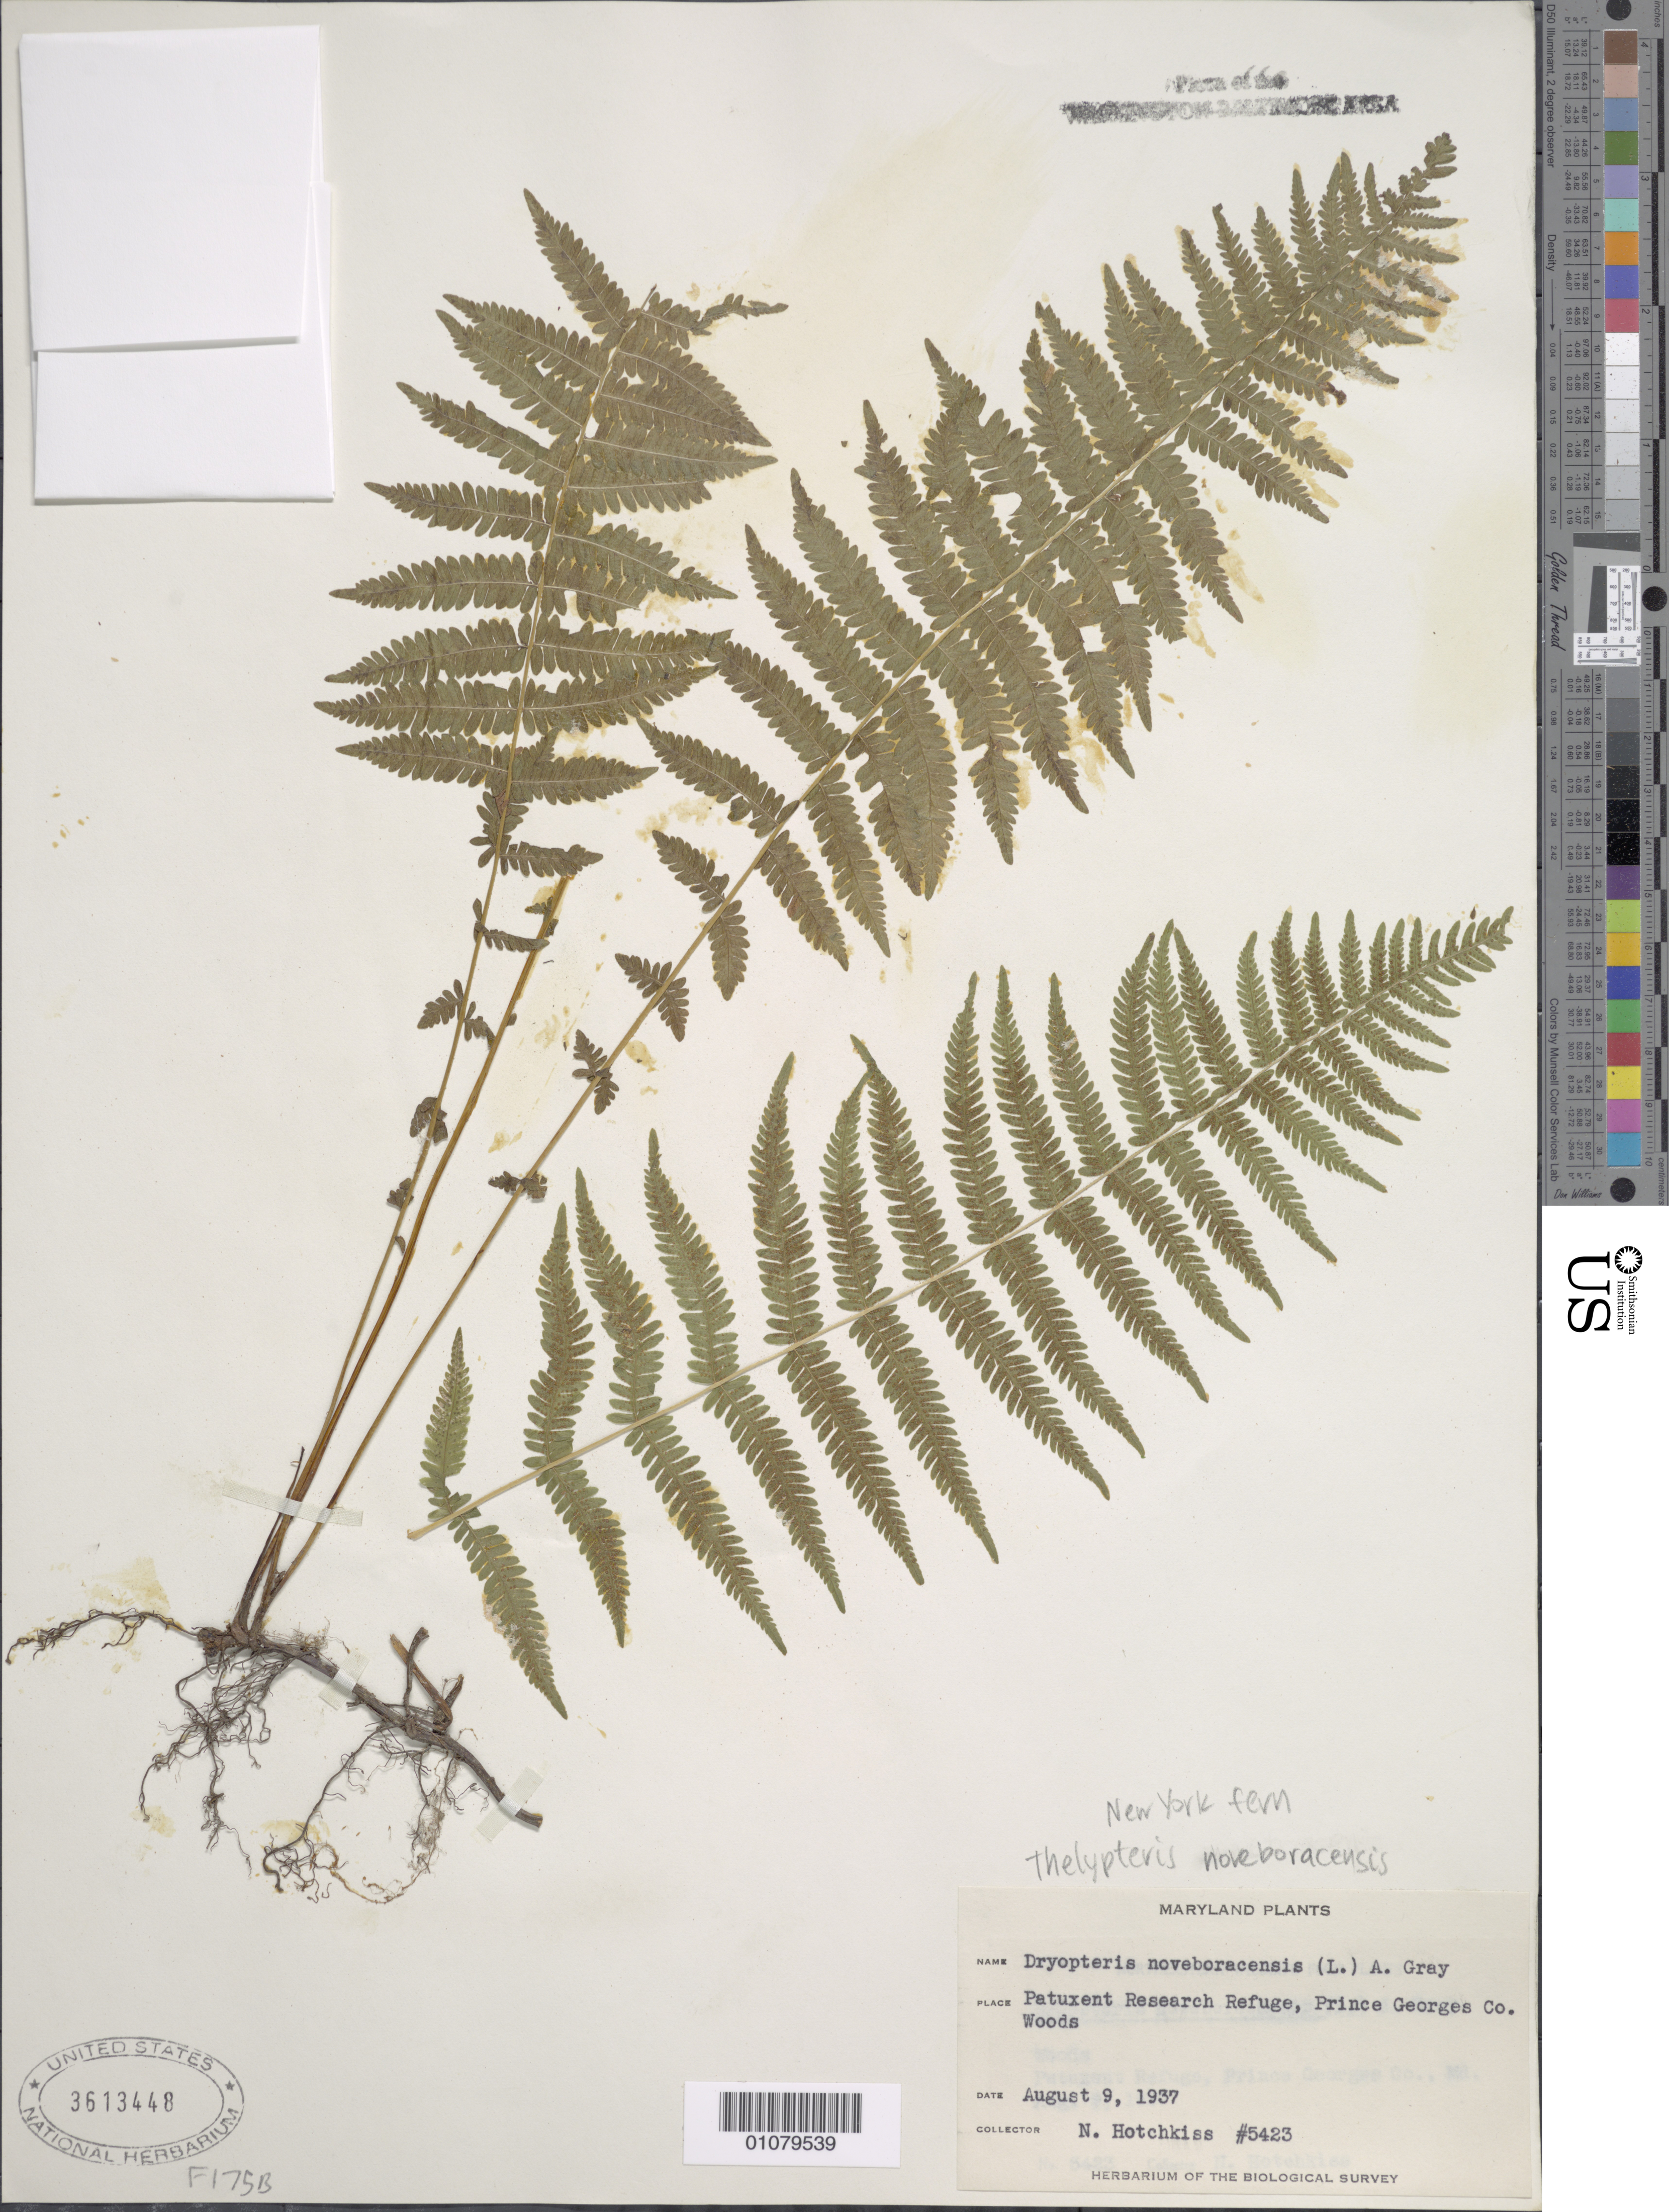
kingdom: Plantae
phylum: Tracheophyta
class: Polypodiopsida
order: Polypodiales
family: Thelypteridaceae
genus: Parathelypteris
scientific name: Parathelypteris noveboracensis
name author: (L.) Ching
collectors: N. Hotchkiss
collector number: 5423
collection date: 1937-08-09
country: United States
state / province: Maryland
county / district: Prince George's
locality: Patuxent Wildlife Refuge.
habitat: Woods.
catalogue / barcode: US 3613448